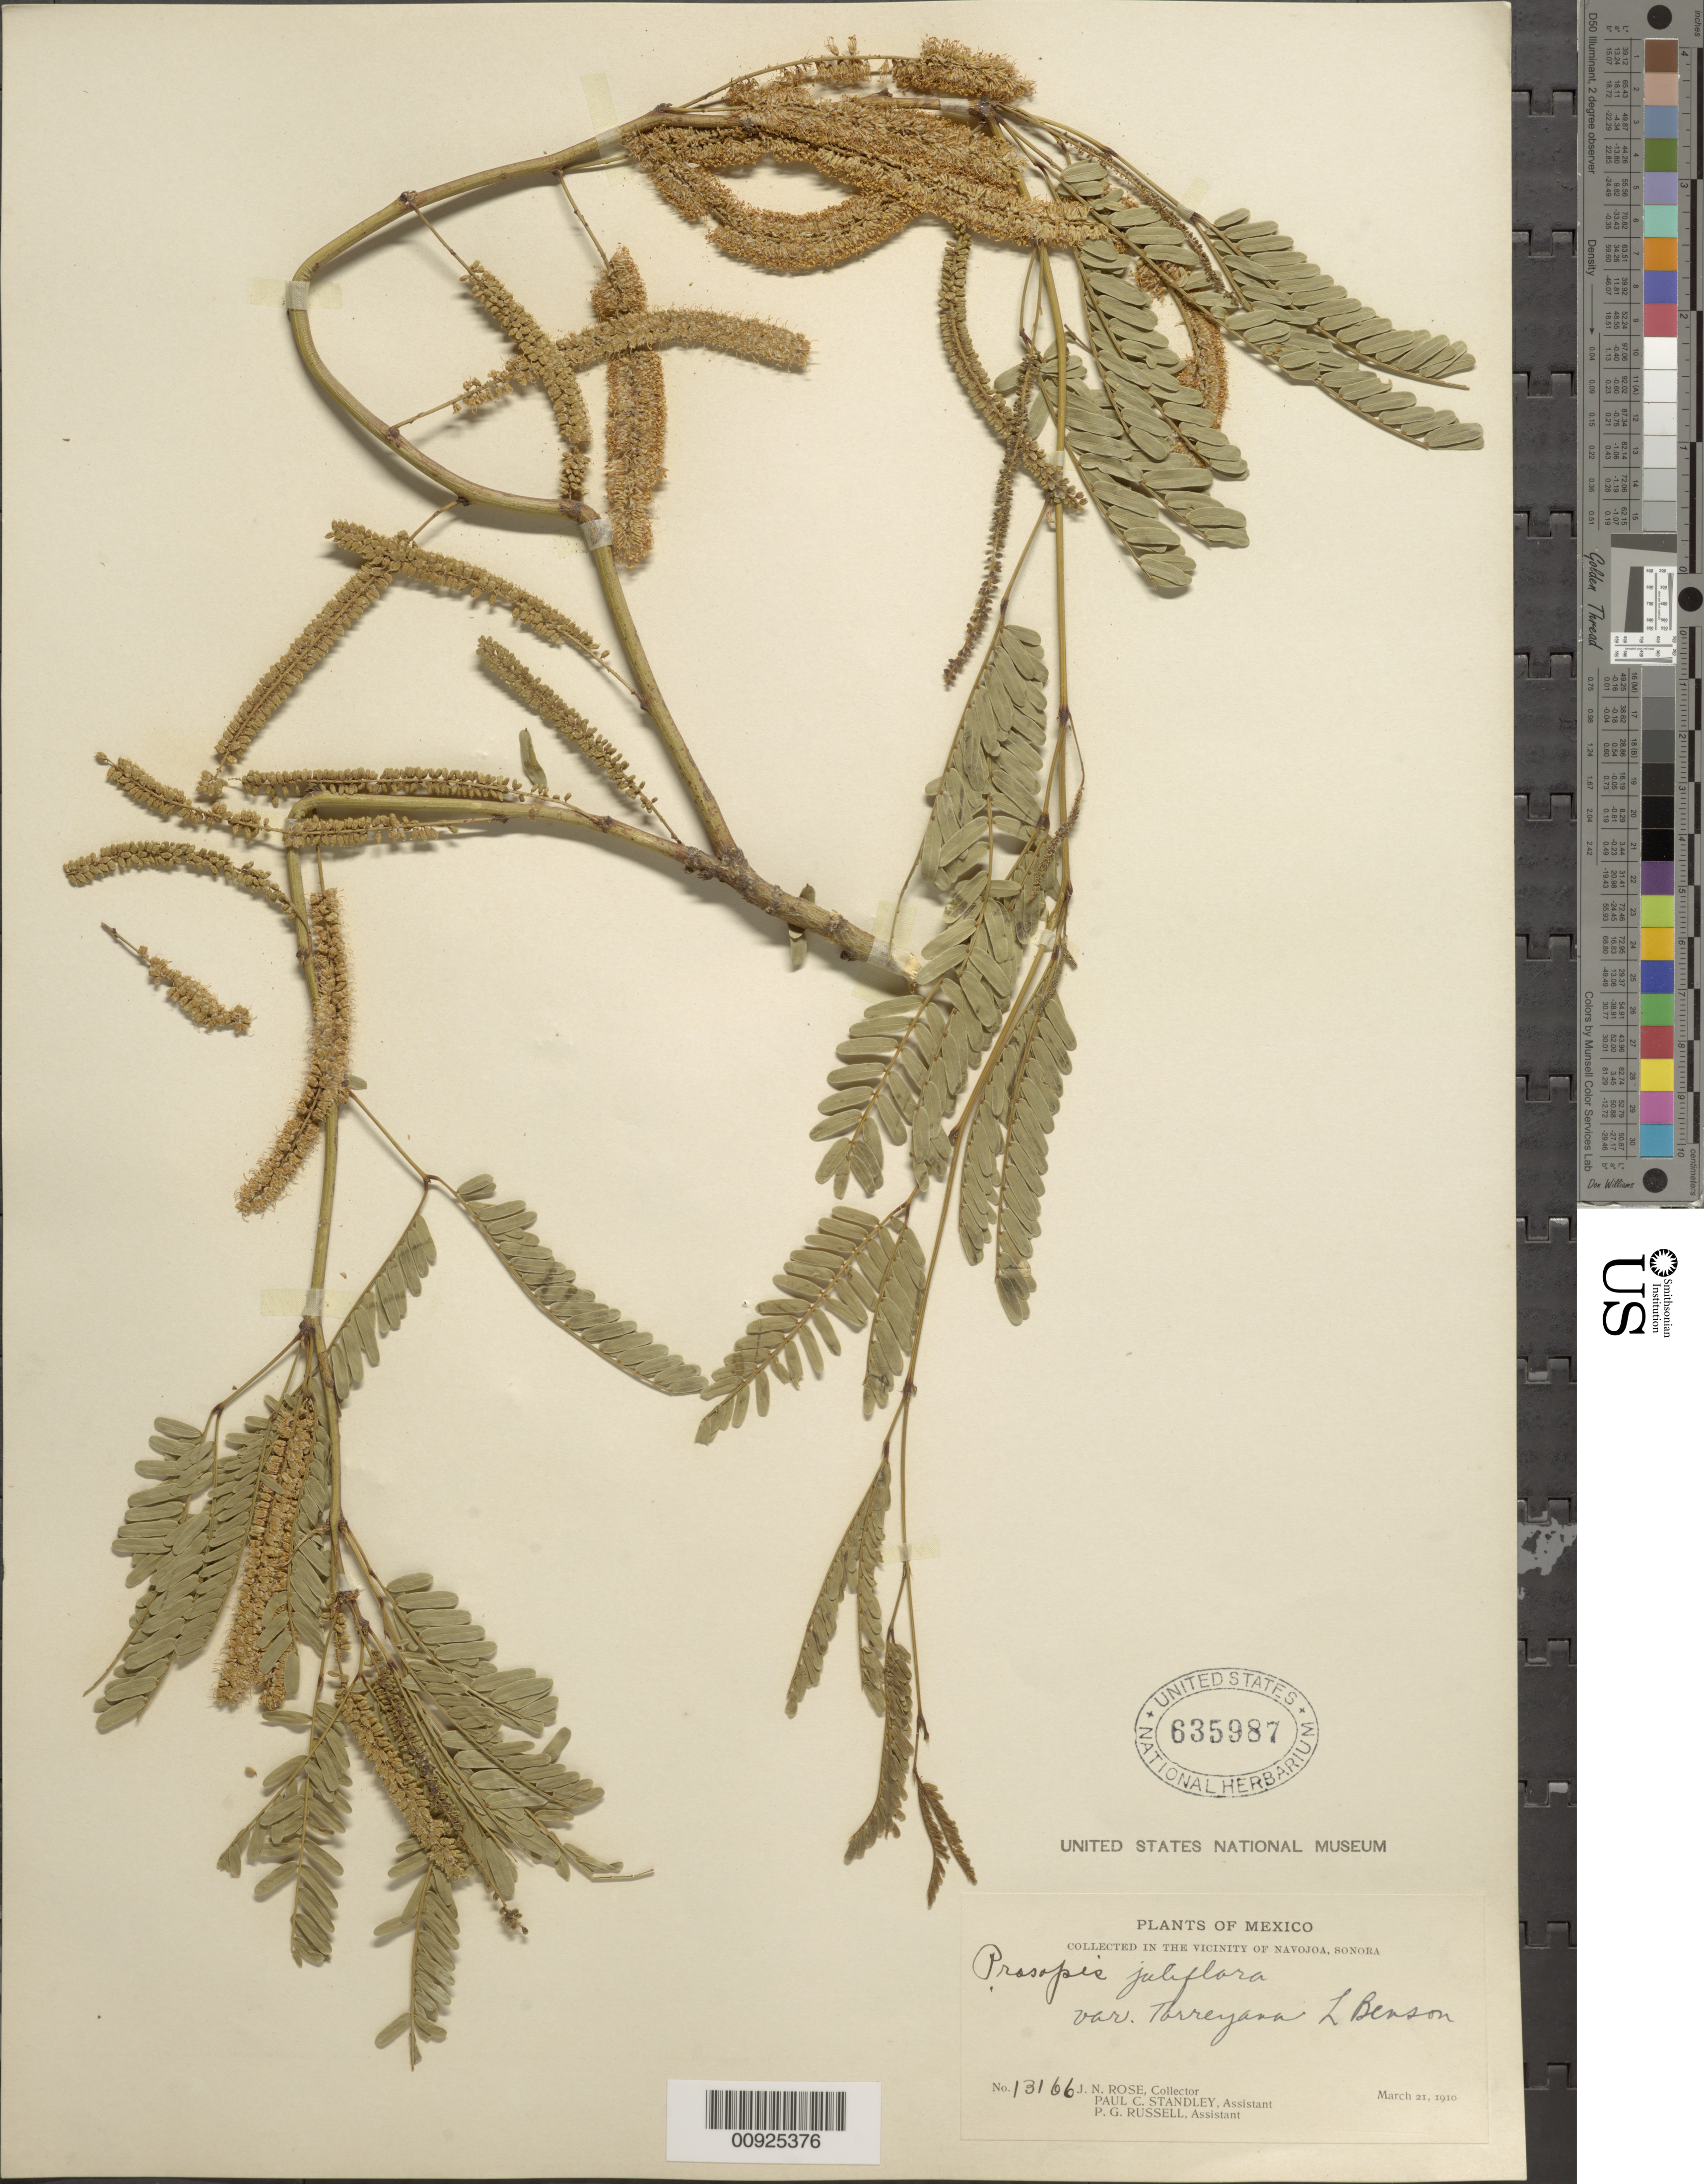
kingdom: Plantae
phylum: Tracheophyta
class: Magnoliopsida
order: Fabales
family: Fabaceae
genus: Neltuma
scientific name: Neltuma odorata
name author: (Torr. & Frém.) C. E. Hughes & G.P. Lewis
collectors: J. N. Rose, P. C. Standley & P. G. Russell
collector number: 13166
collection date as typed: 21 Mar 1910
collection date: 1910-03-21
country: Mexico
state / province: Sonora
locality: In the vicinity of Navojoa, Sonora.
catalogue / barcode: US 635987